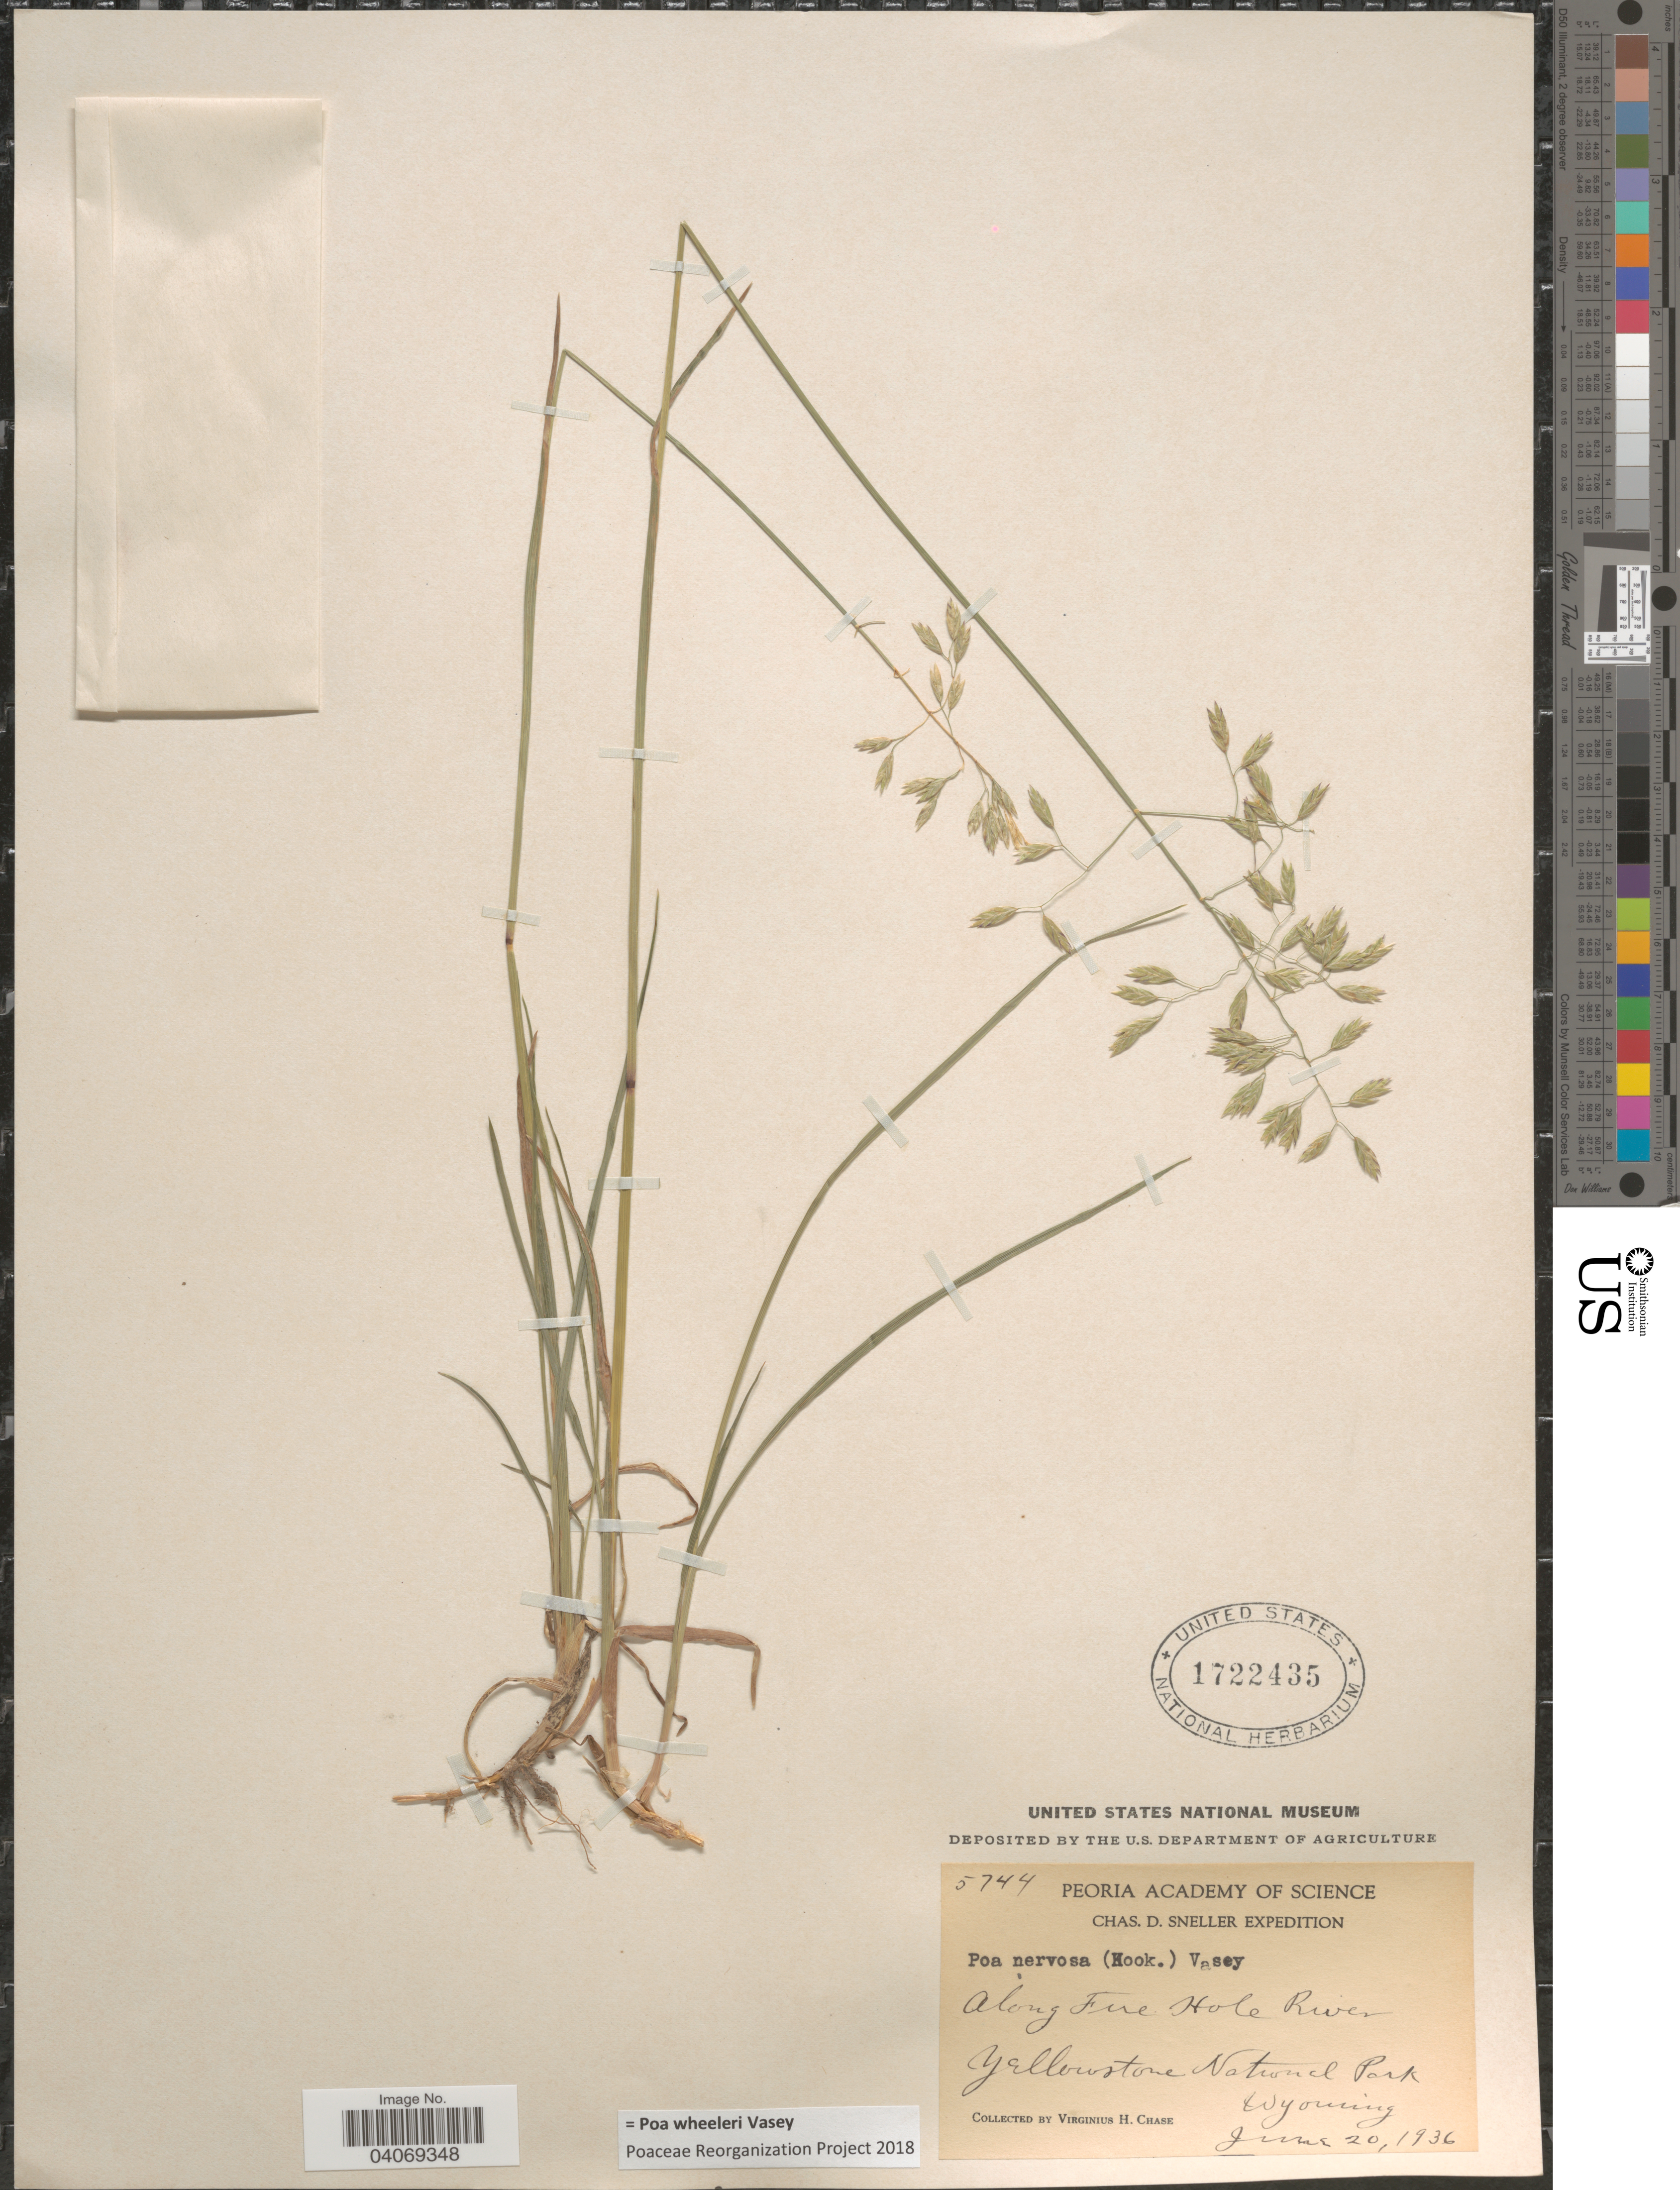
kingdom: Plantae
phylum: Tracheophyta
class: Liliopsida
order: Poales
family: Poaceae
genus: Poa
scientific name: Poa wheeleri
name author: Vasey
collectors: V. H. Chase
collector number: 5744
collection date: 1936-06-20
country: United States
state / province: Wyoming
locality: Chas. D. Sneller Expedition. Along Fire Hole River. Yellowstone National Park.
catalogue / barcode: US 1722435